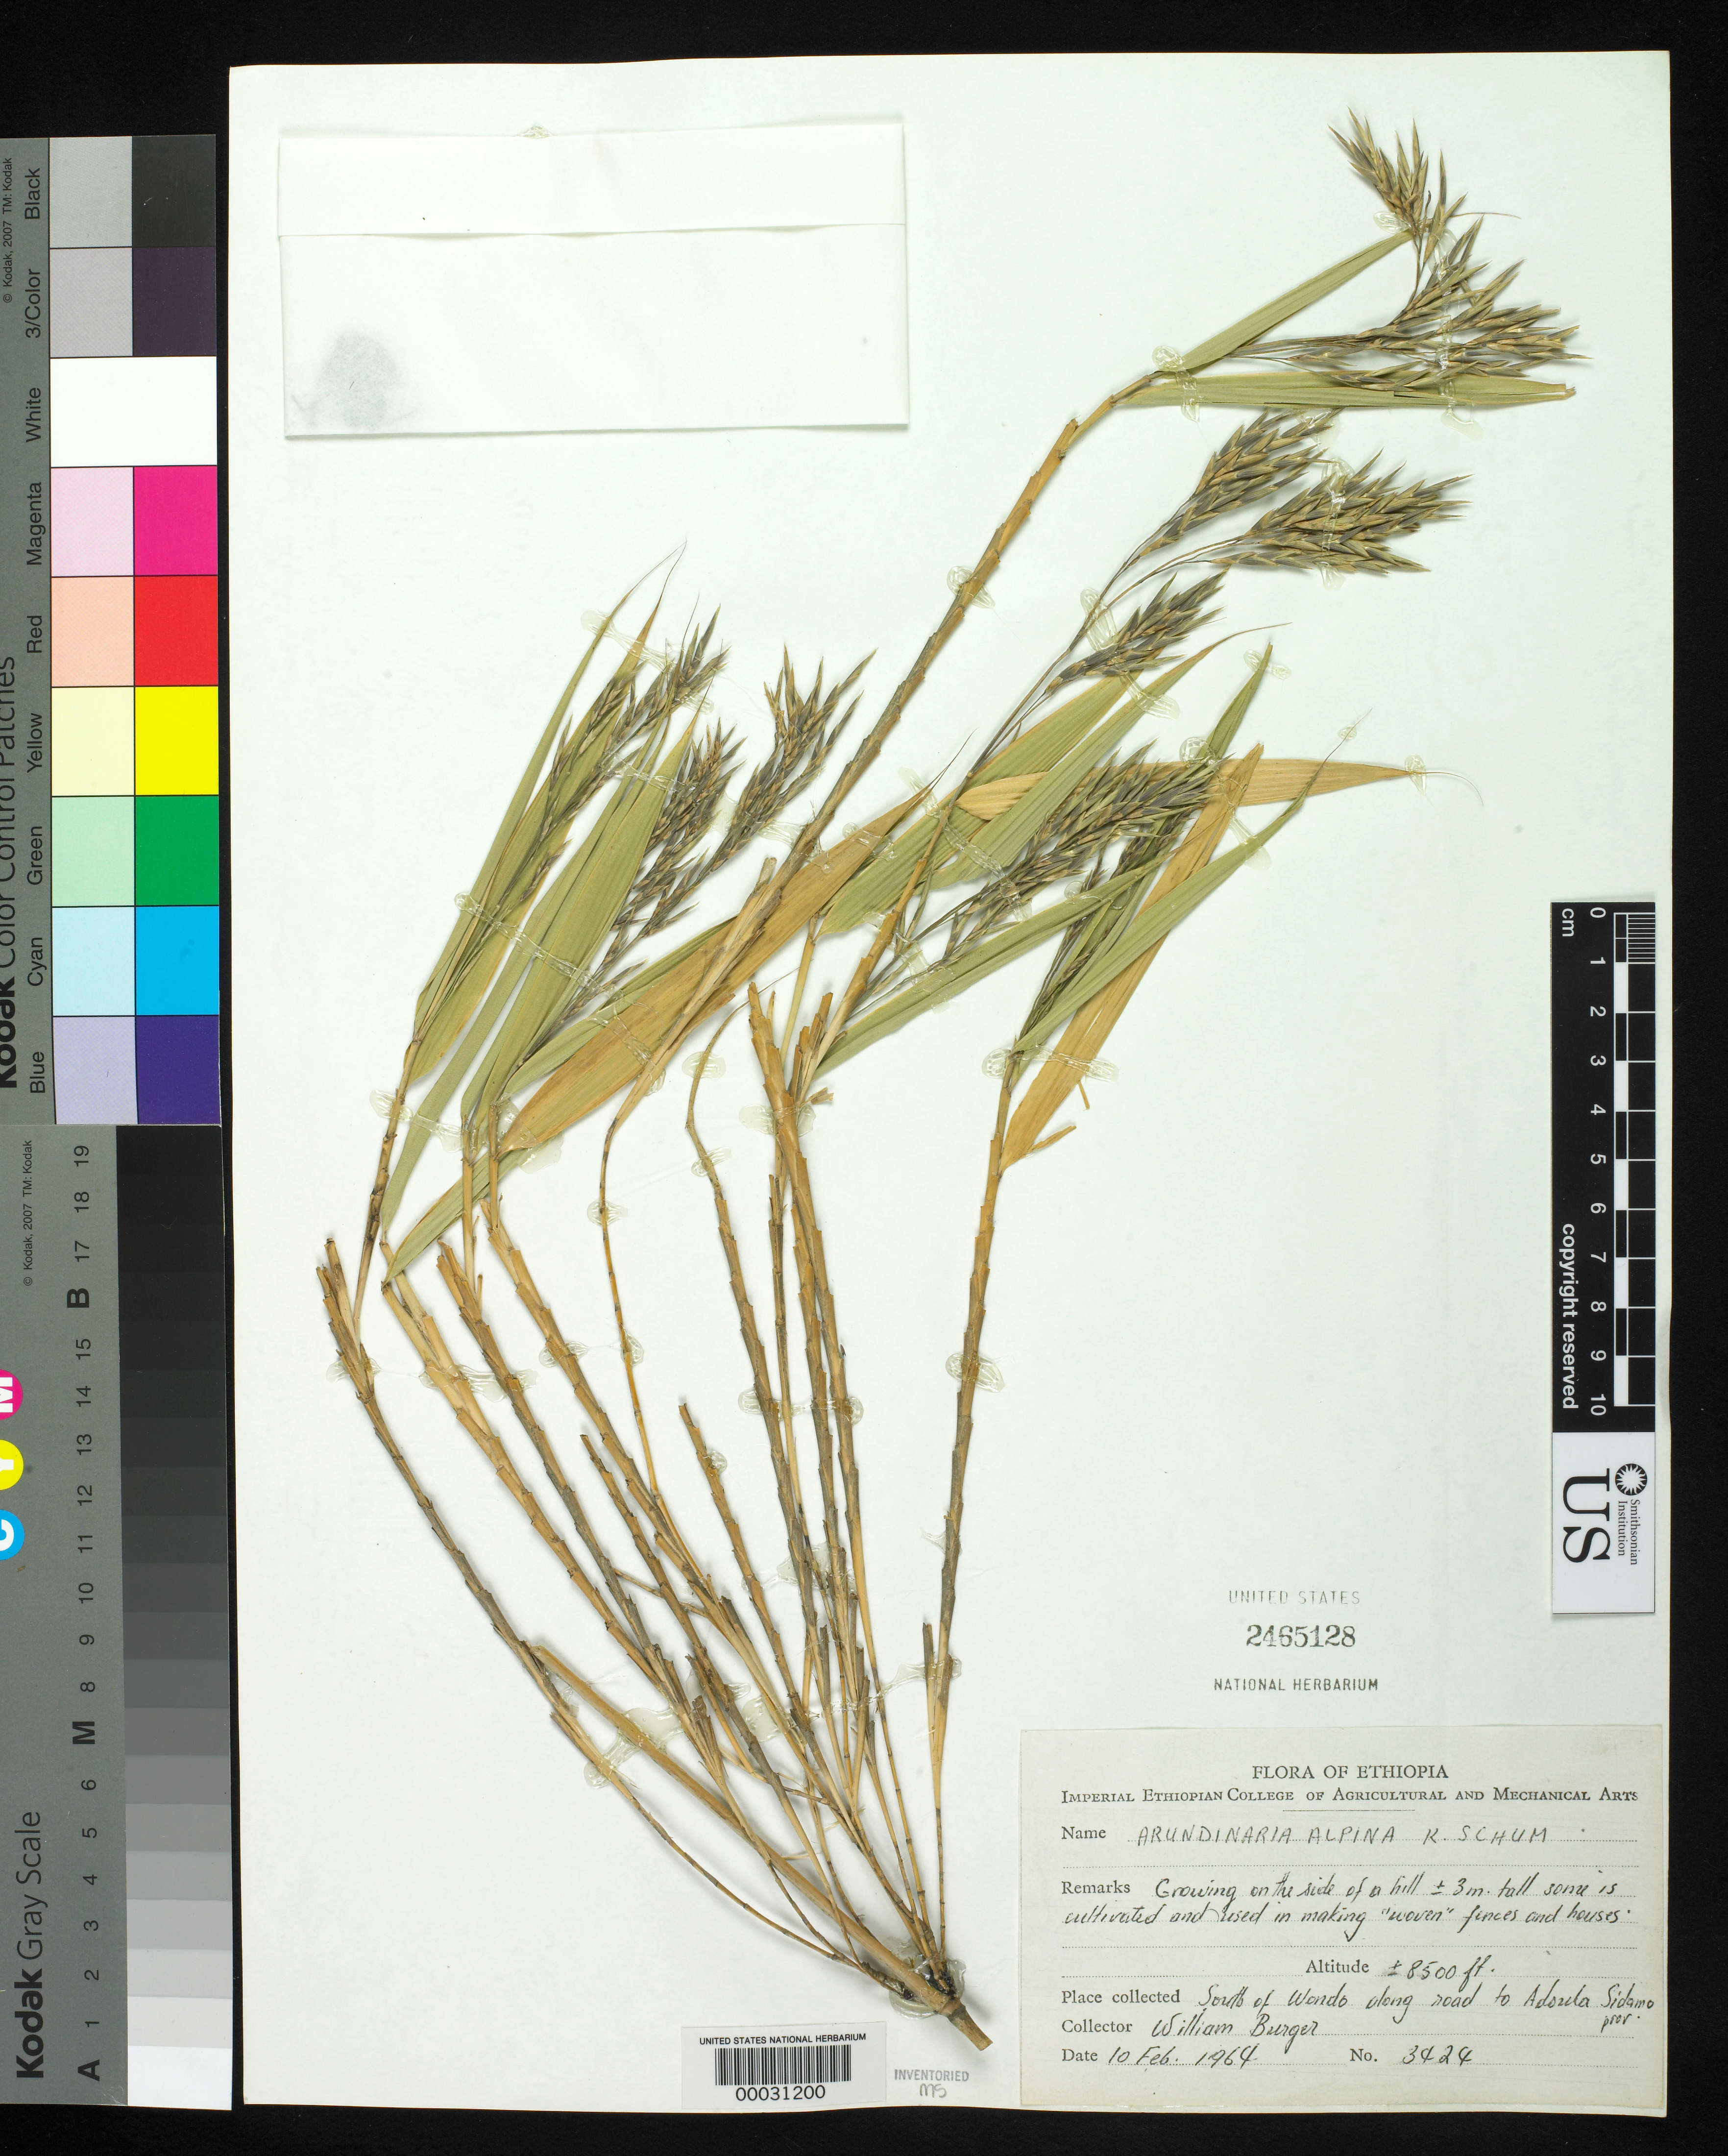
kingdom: Plantae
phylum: Tracheophyta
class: Liliopsida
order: Poales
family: Poaceae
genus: Oldeania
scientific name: Oldeania alpina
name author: (K. Schum.) Stapleton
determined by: Poaceae Reorganization Project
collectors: W. Burger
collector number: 3424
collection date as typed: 10 Feb 1964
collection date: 1964-02-10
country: Ethiopia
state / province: Sidama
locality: Wonso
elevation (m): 2450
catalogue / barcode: US 2465128